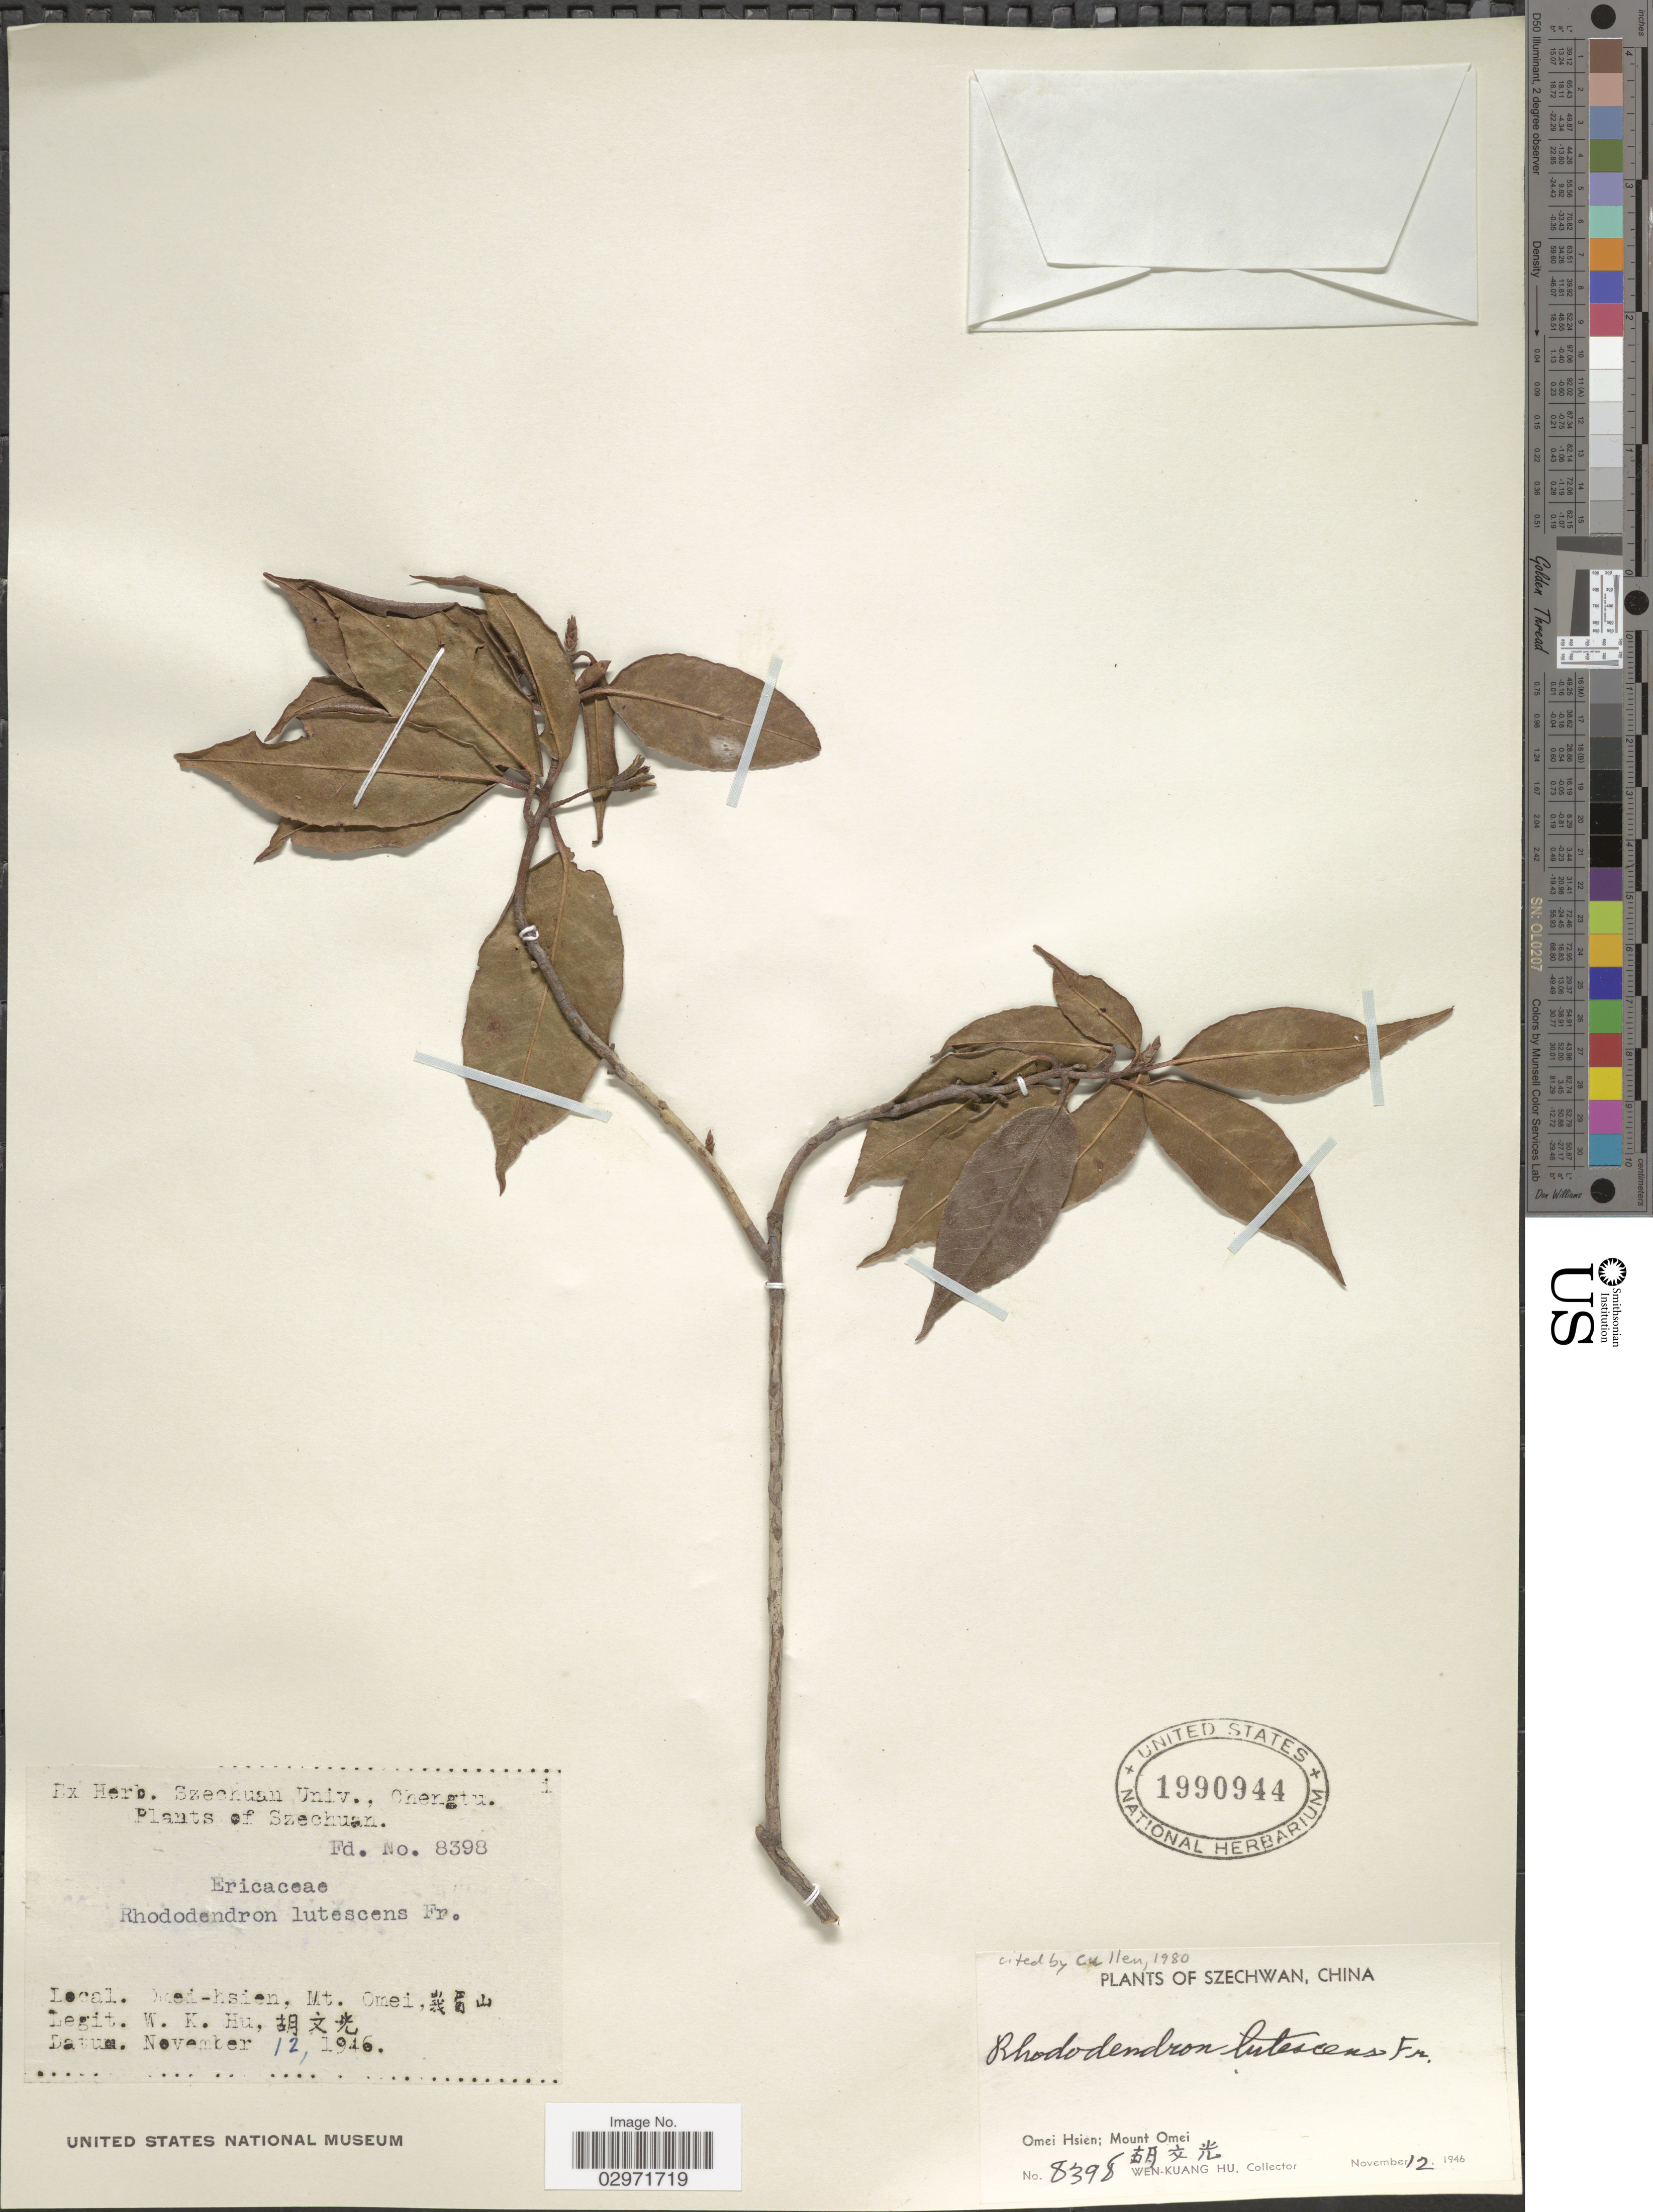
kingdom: Plantae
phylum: Tracheophyta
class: Magnoliopsida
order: Ericales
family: Ericaceae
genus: Rhododendron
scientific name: Rhododendron lutescens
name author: Franch.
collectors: W. K. Hu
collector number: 8398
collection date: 1946-11-12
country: China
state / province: Sichuan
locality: Szechwan. Omei Hsien; Mount Omei.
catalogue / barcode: US 1990944